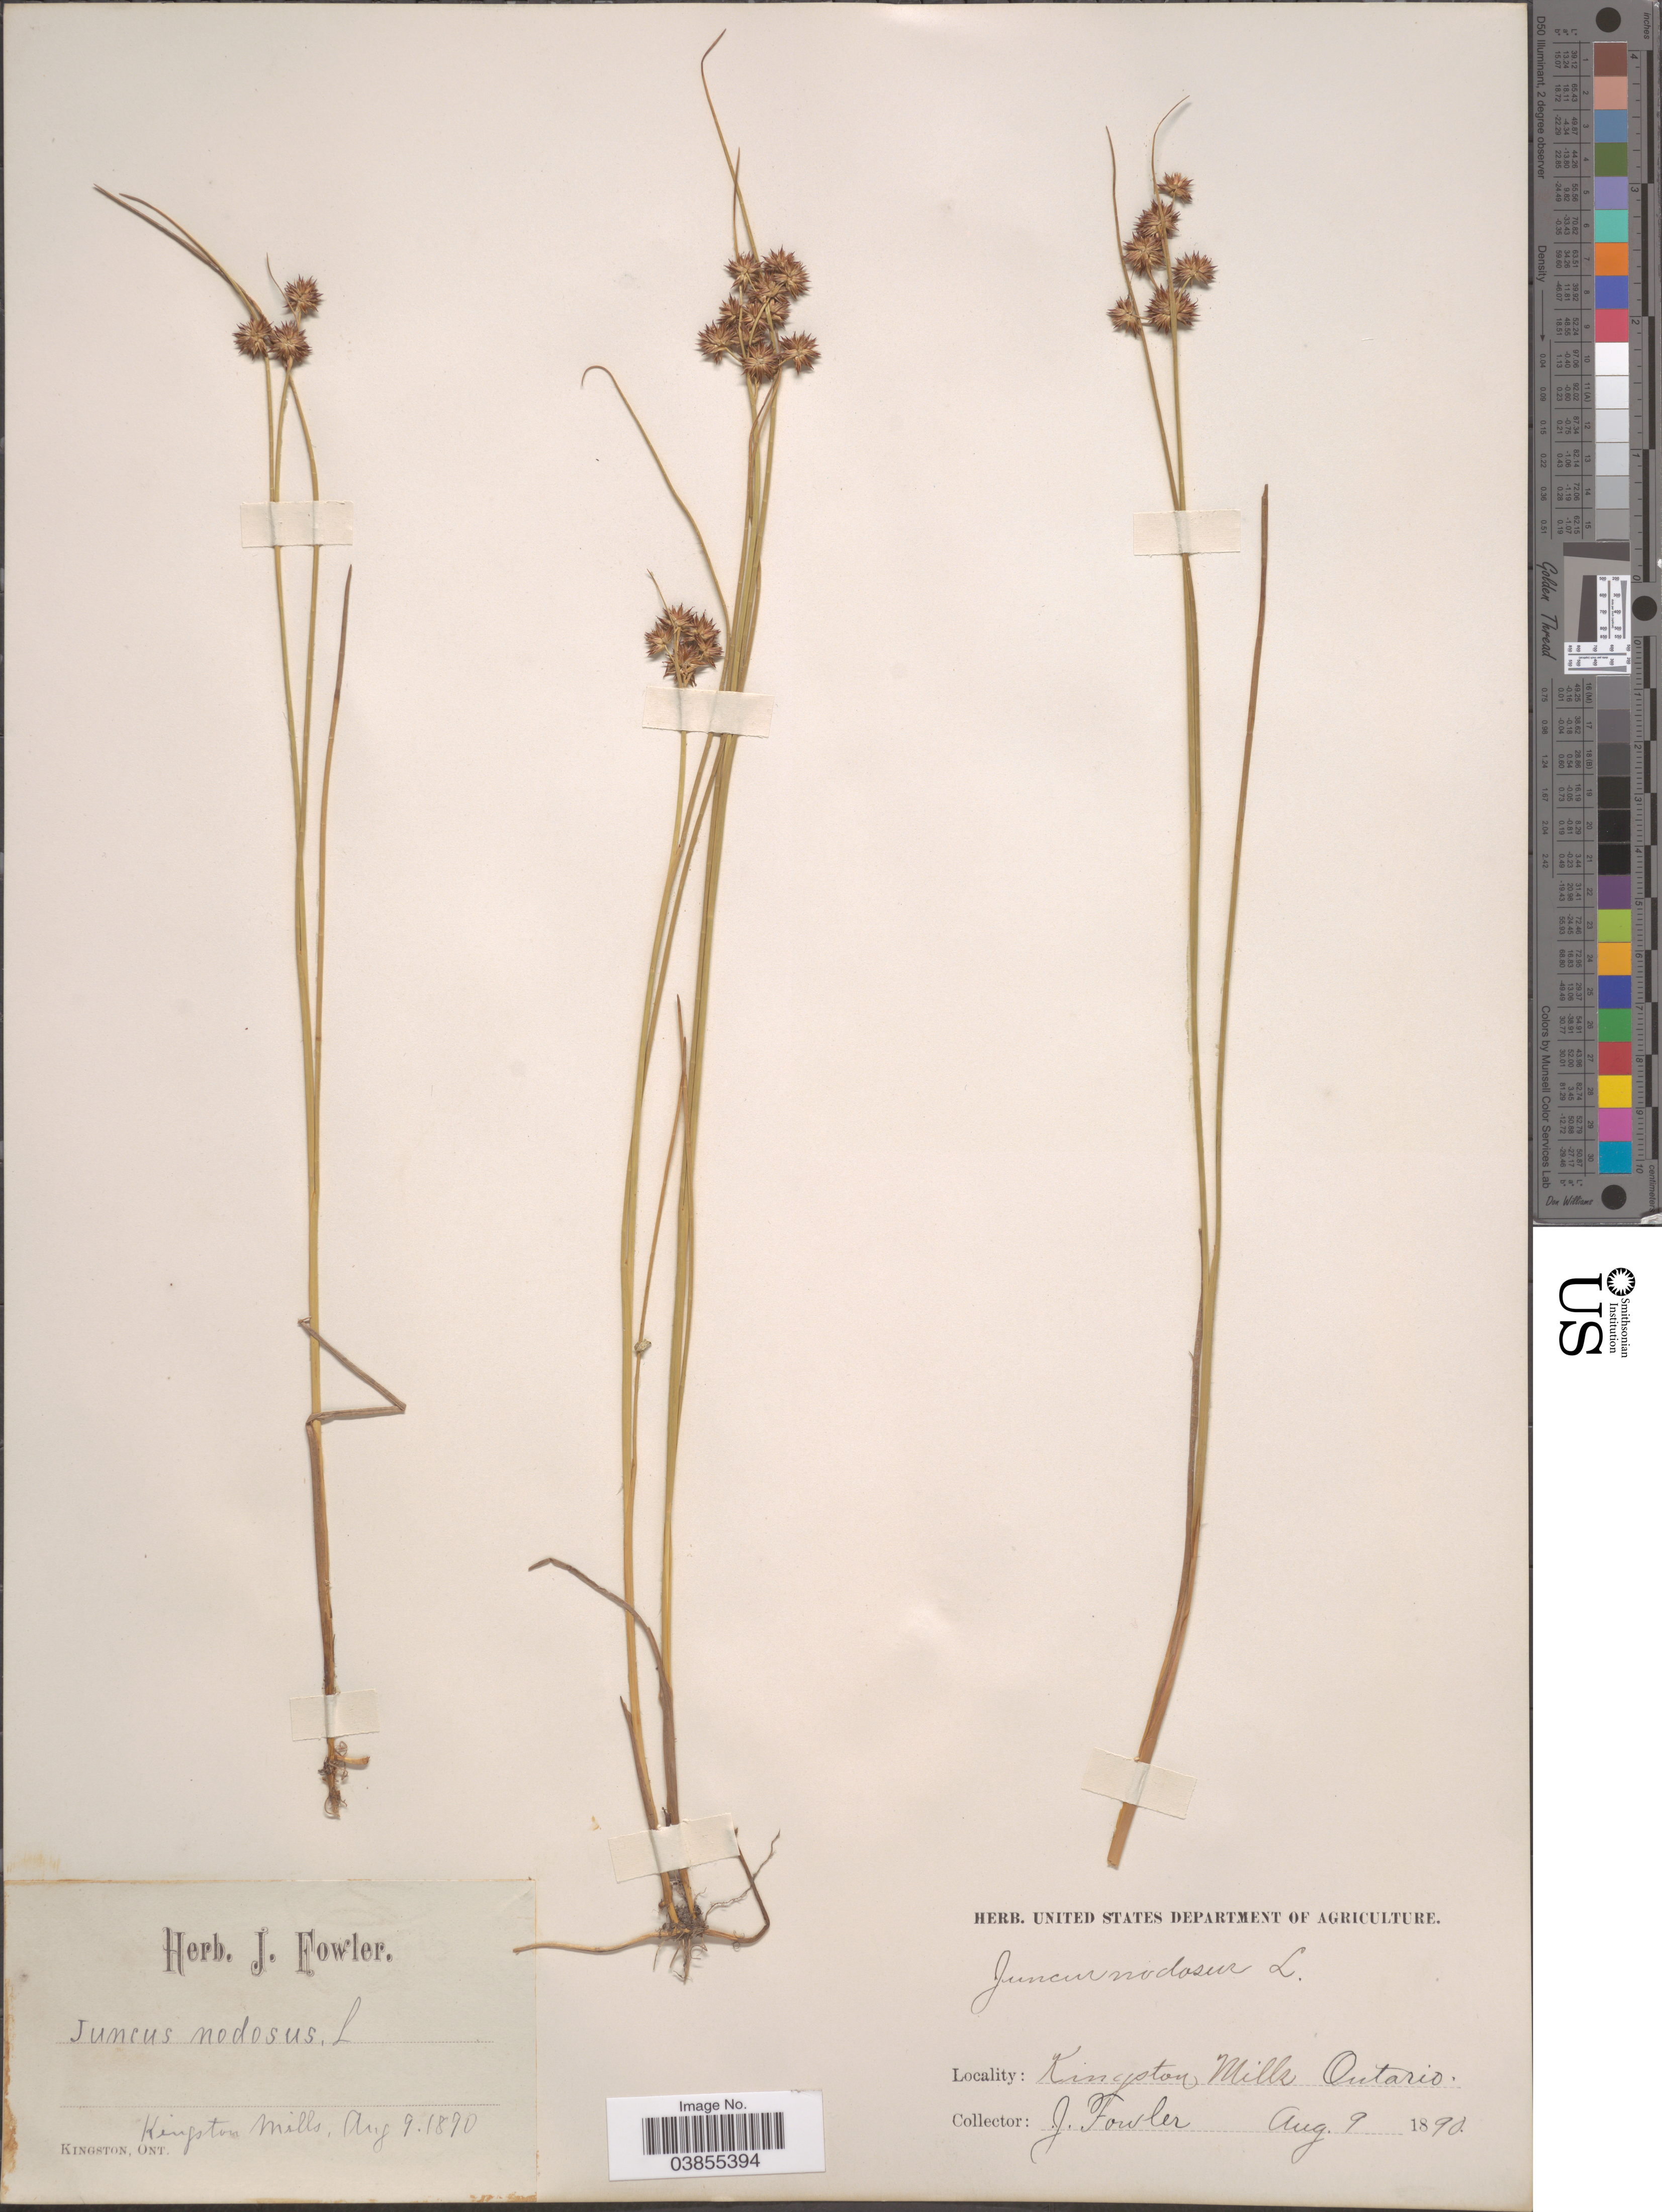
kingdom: Plantae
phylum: Tracheophyta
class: Liliopsida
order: Poales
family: Juncaceae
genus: Juncus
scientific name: Juncus nodosus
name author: L.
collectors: J. Fowler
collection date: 1870-08-09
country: Canada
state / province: Ontario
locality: Kingston Mills.